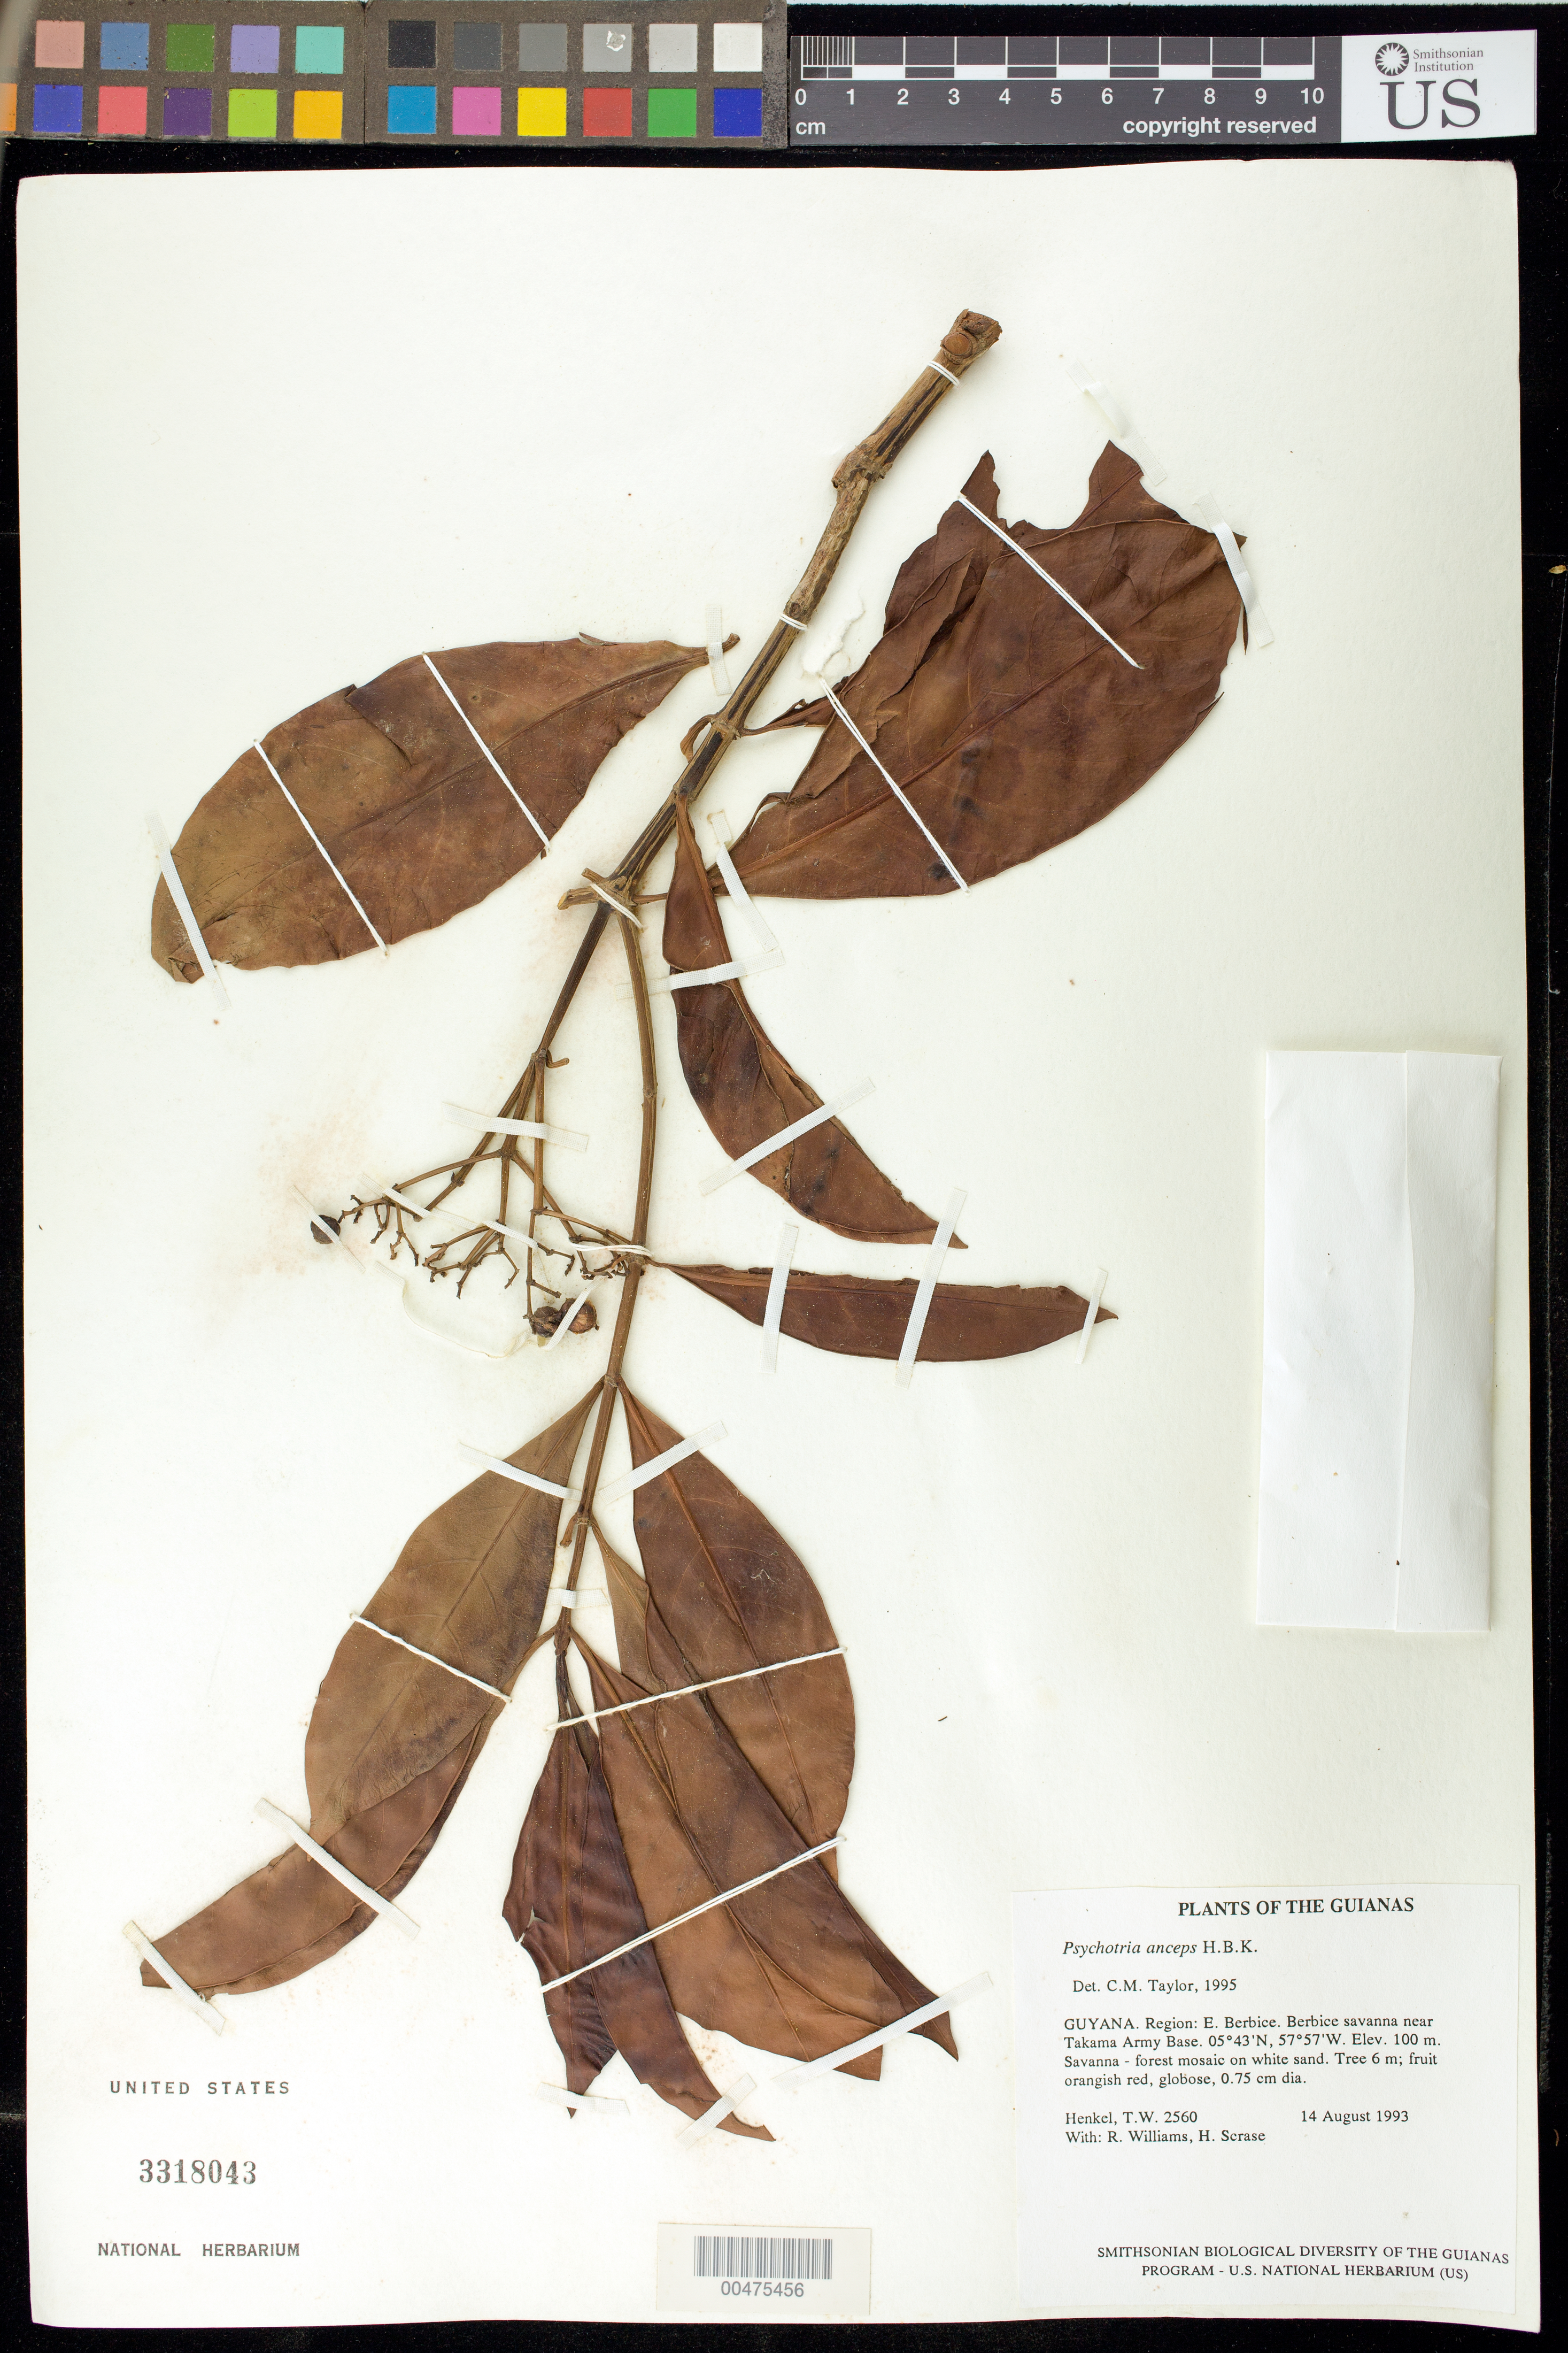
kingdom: Plantae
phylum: Tracheophyta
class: Magnoliopsida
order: Gentianales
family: Rubiaceae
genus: Psychotria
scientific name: Psychotria anceps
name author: Kunth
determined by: Taylor, Charlotte M.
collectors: T. Henkel, R. Williams & H. Scrase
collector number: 2560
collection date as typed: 14 August 1993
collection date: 1993-08-14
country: Guyana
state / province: U. Demerara-Berbice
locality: Berbice savanna near Takama Army Base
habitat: Savanna - forest mosaic on white sand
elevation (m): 100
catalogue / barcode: US 3318043